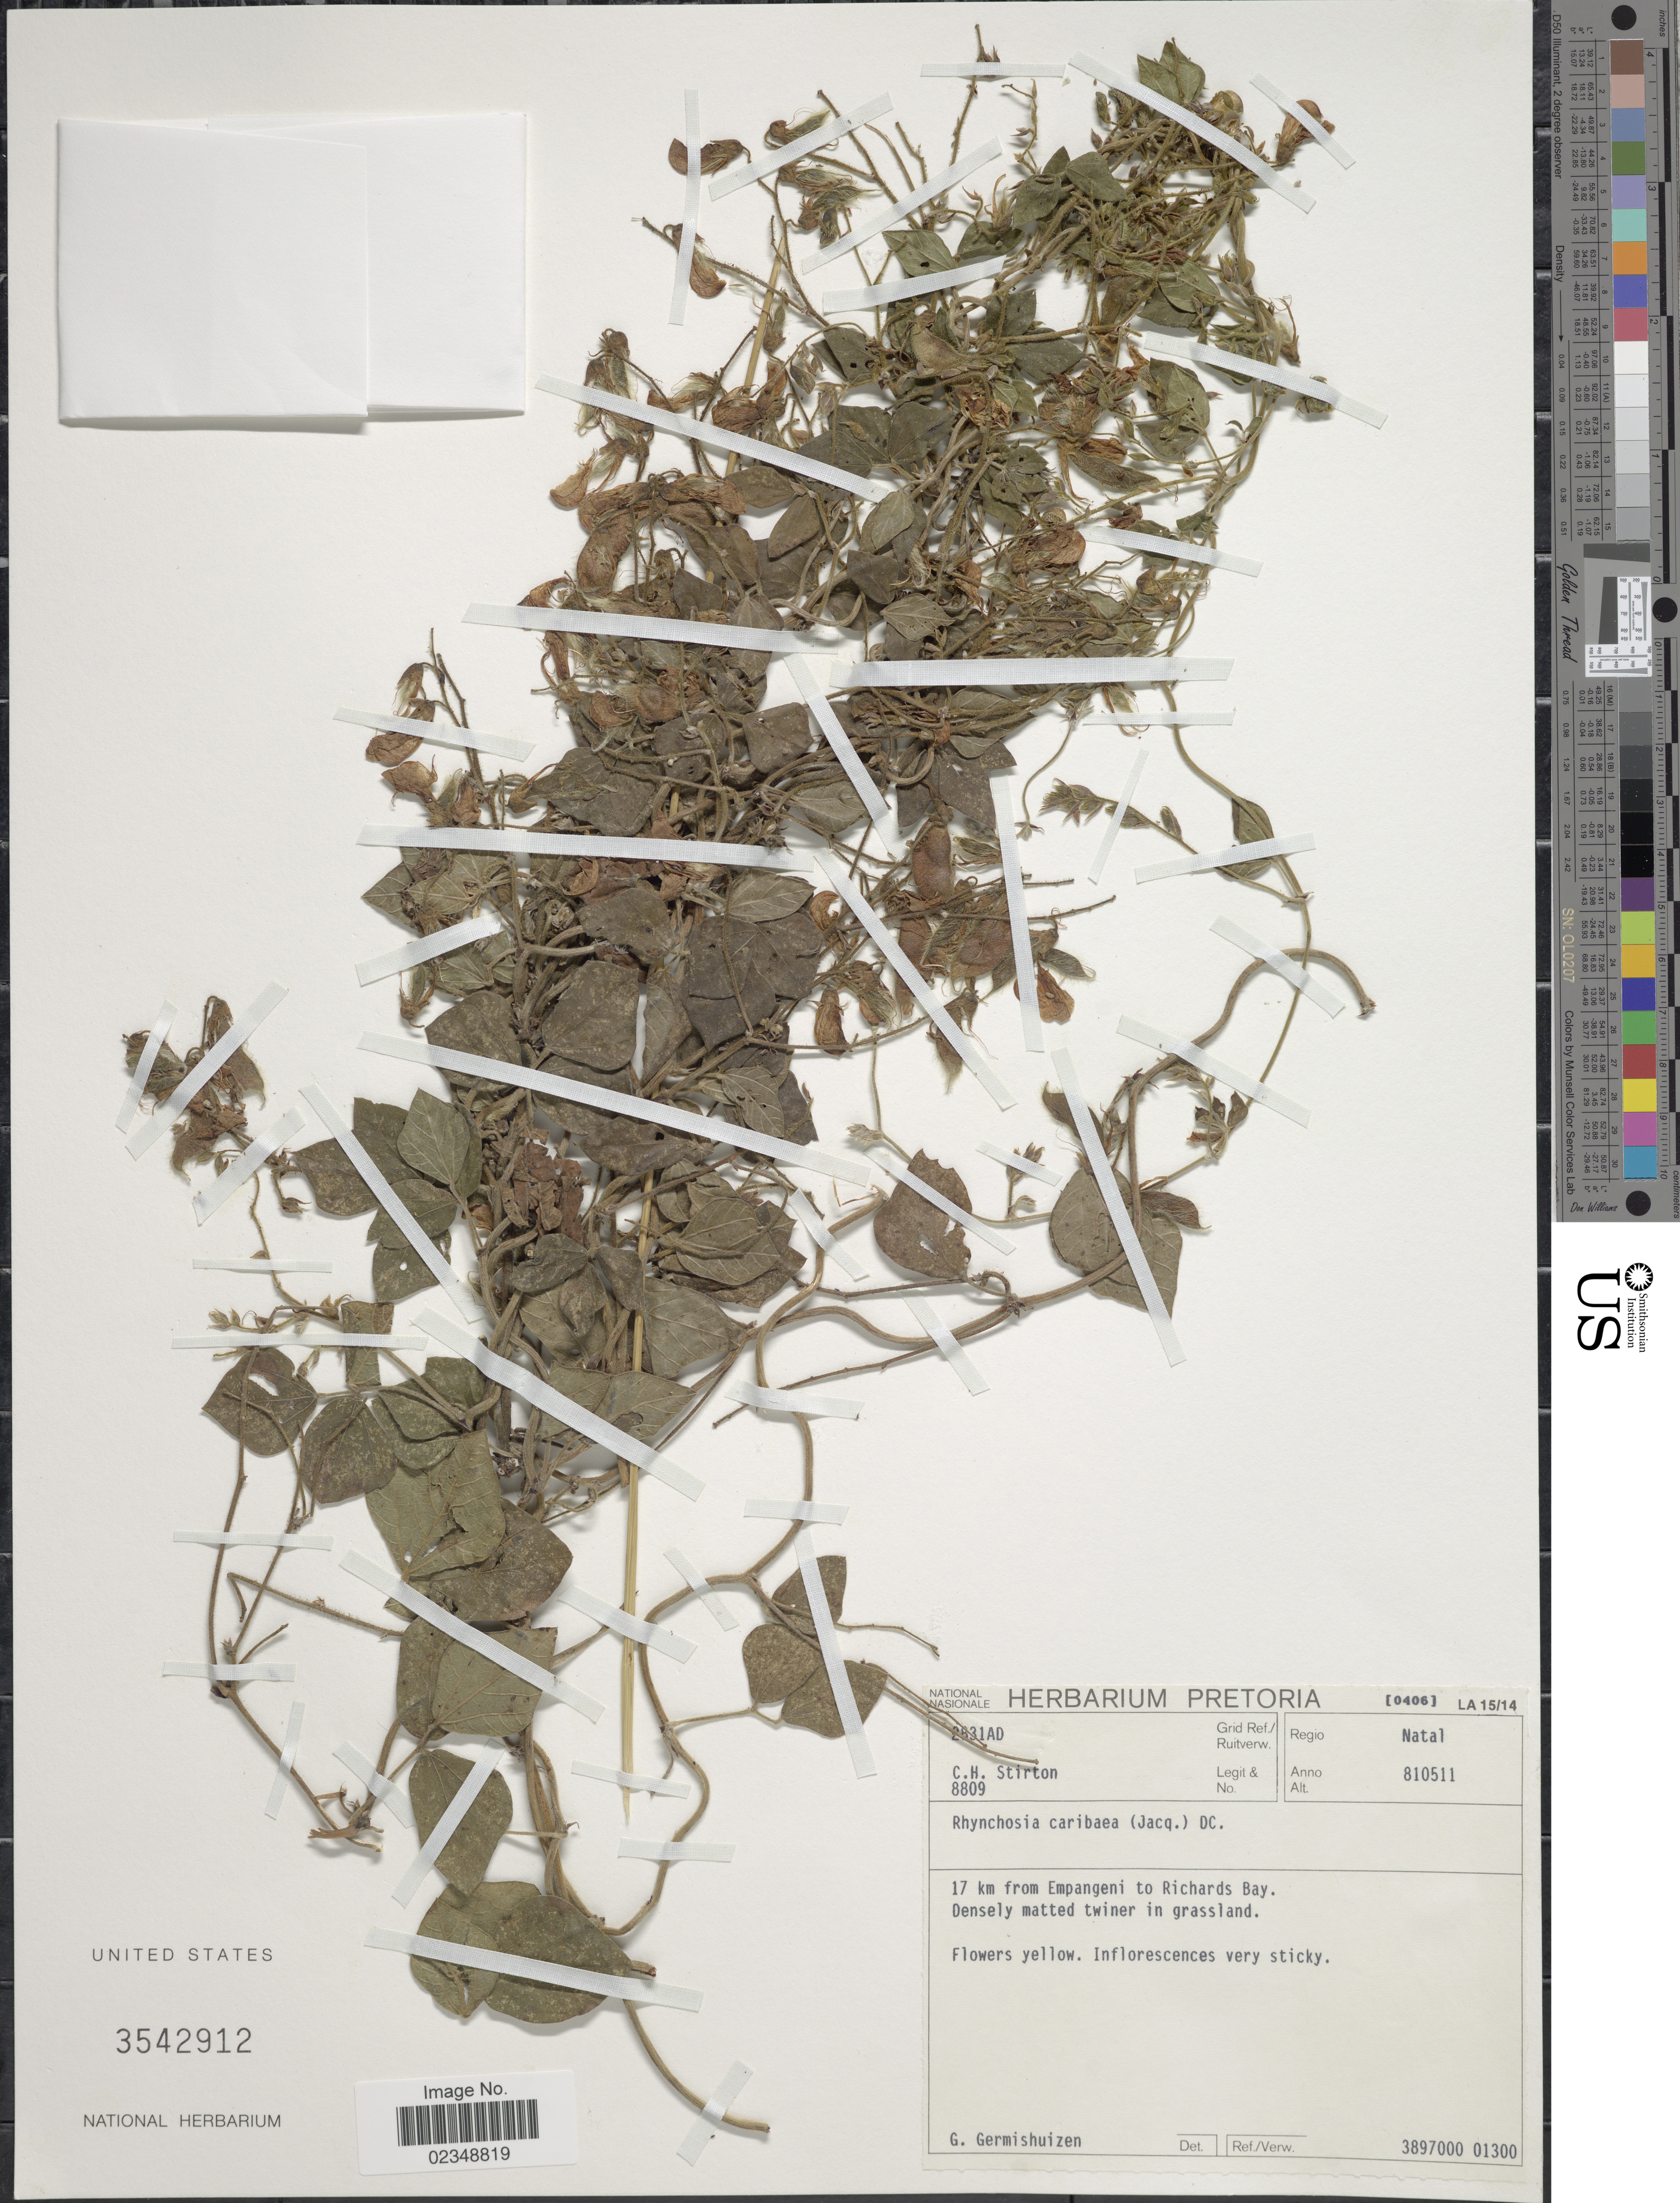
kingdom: Plantae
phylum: Tracheophyta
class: Magnoliopsida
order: Fabales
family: Fabaceae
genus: Rhynchosia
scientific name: Rhynchosia caribaea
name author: (Jacq.) DC.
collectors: C. H. Stirton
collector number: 8809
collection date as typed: Transcribed d/m/y: 11/5/81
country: South Africa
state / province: KwaZulu-Natal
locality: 2631AD. Regio Natal. 17 km from Empangeni to Richards Bay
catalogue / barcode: US 3542912